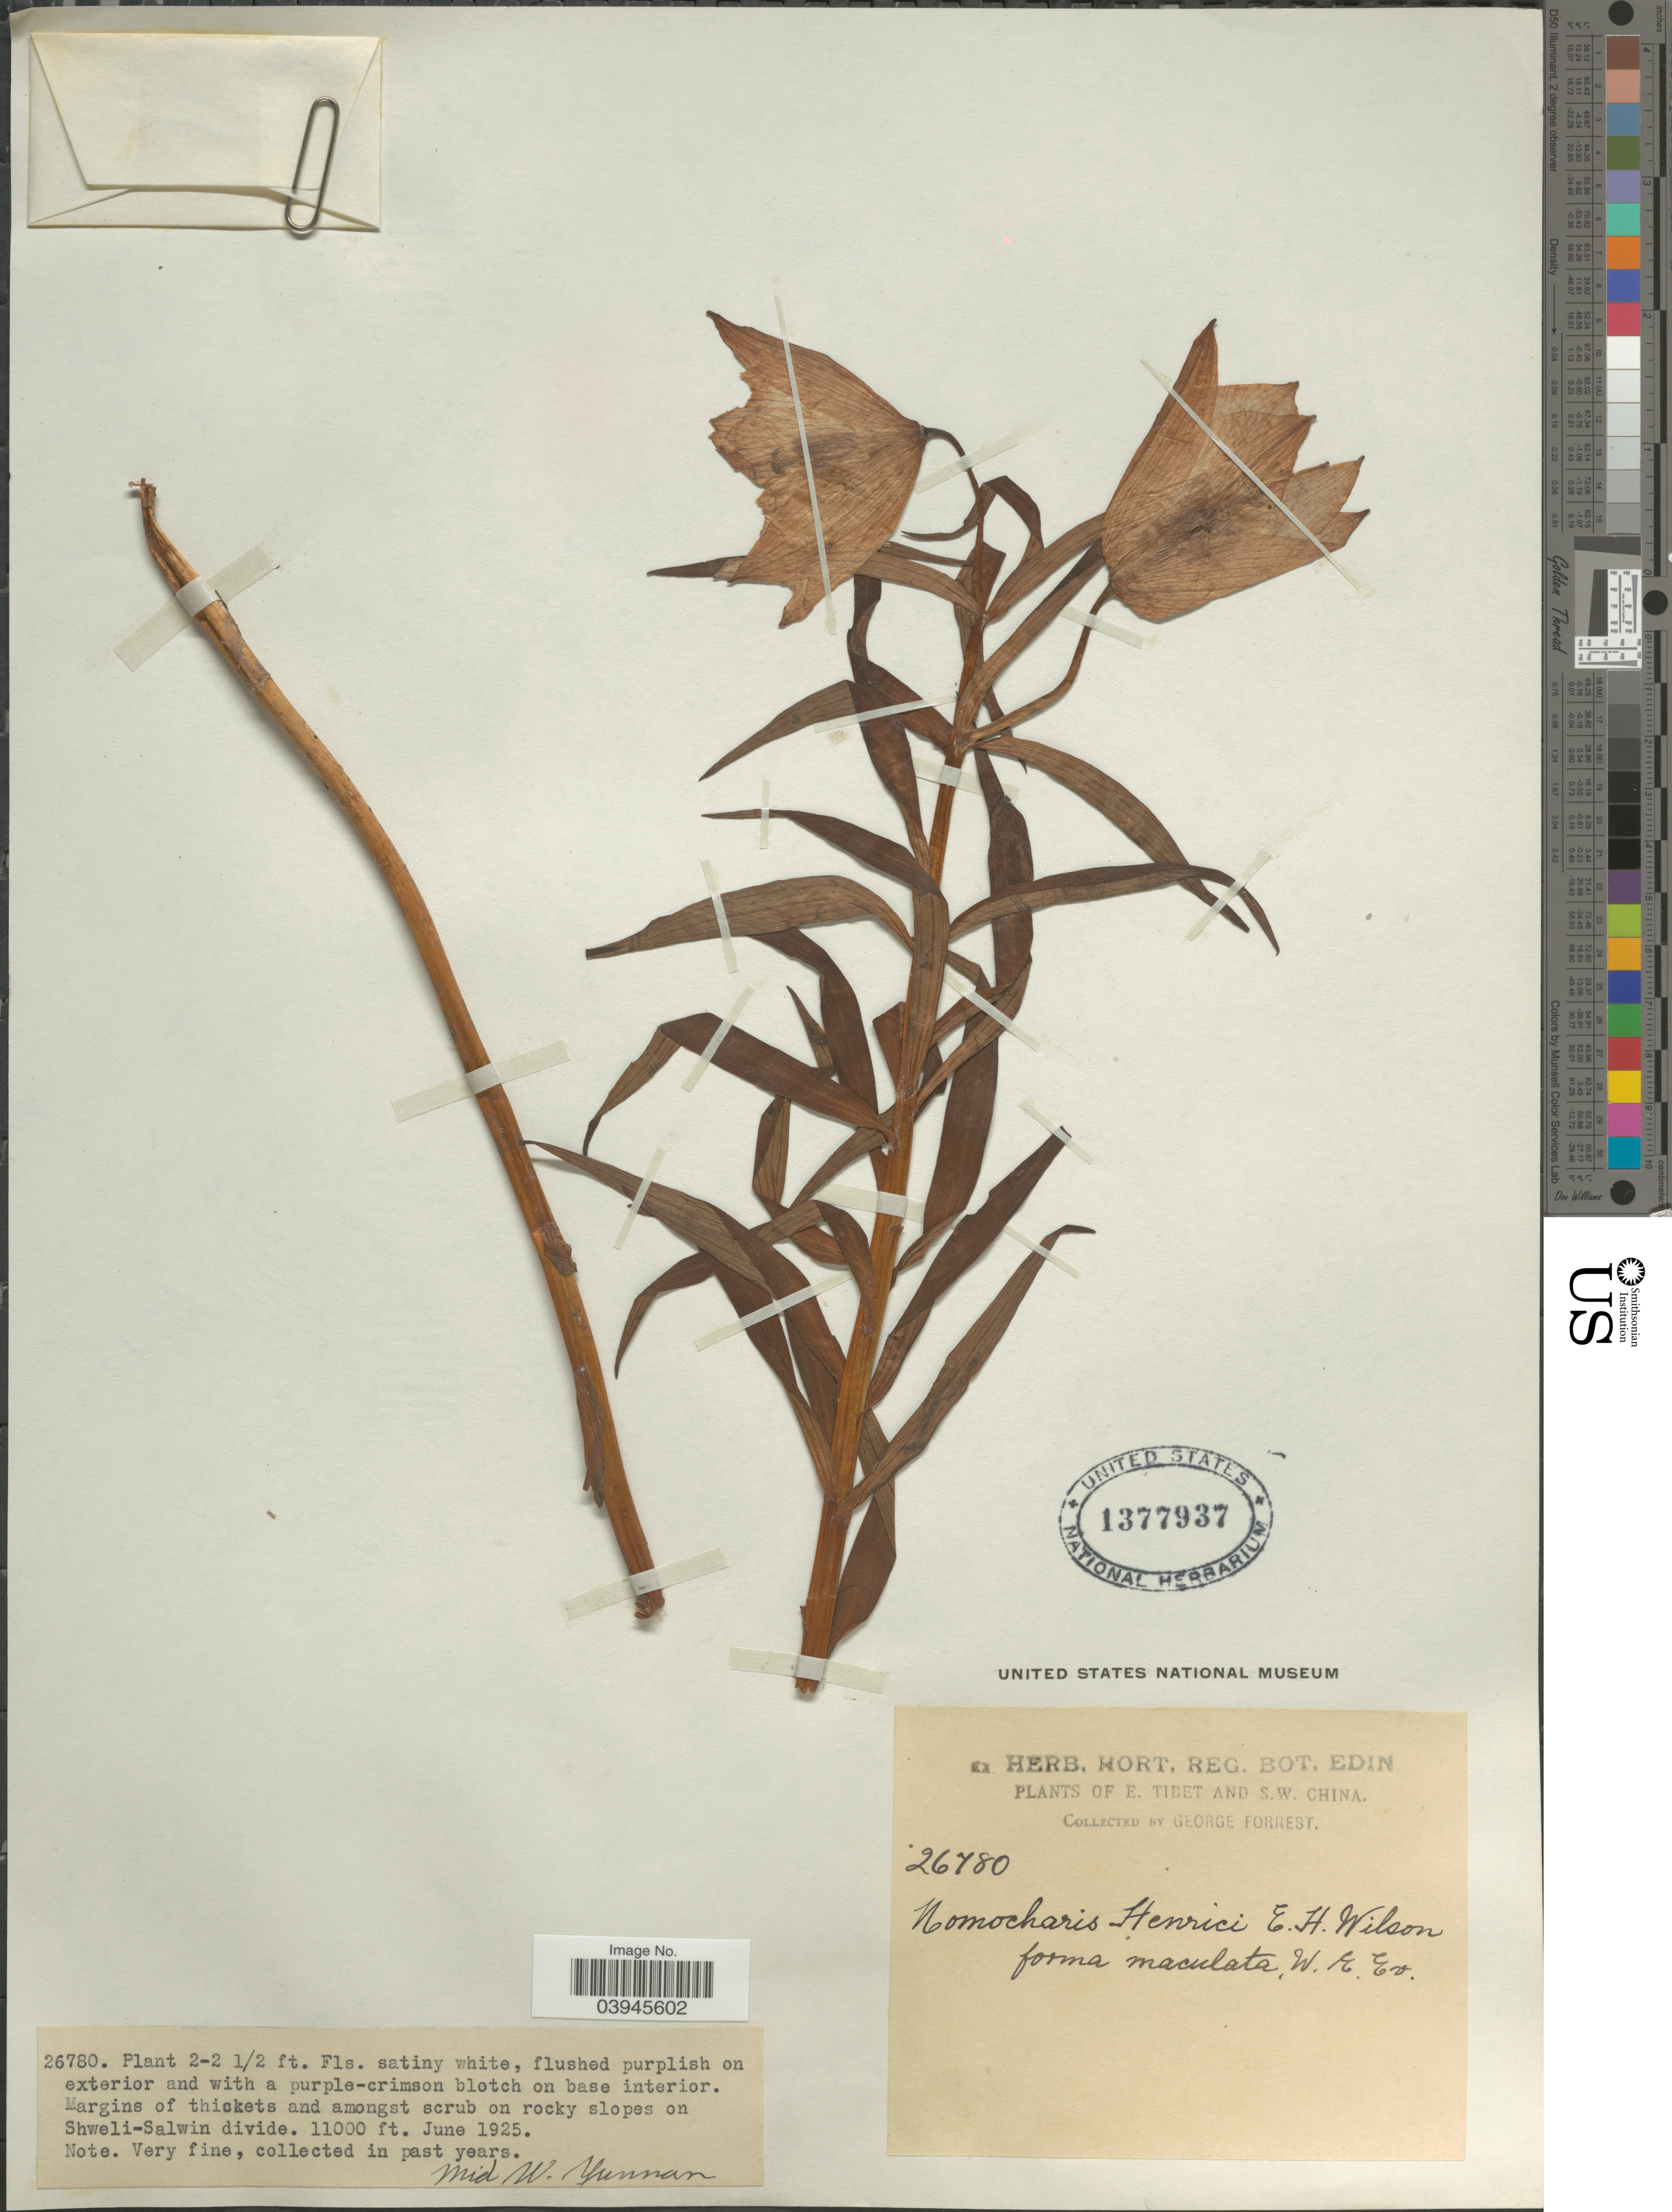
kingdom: Plantae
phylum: Tracheophyta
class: Liliopsida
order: Liliales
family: Liliaceae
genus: Lilium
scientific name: Lilium henrici var. maculatum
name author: (W.E. Evans) Woodcock & Stearn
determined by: Strong, Mark T., (BOT), Smithsonian Institution - National Museum of Natural History (UNITED STATES)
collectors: G. Forrest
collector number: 26780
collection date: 1925-06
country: China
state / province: Yunnan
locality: Margins of thickets and amongst scrub on rocky slopes on Shweli-Salwin divide. Mid W. Yunnan. S.W. China.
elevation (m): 3353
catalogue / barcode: US 1377937